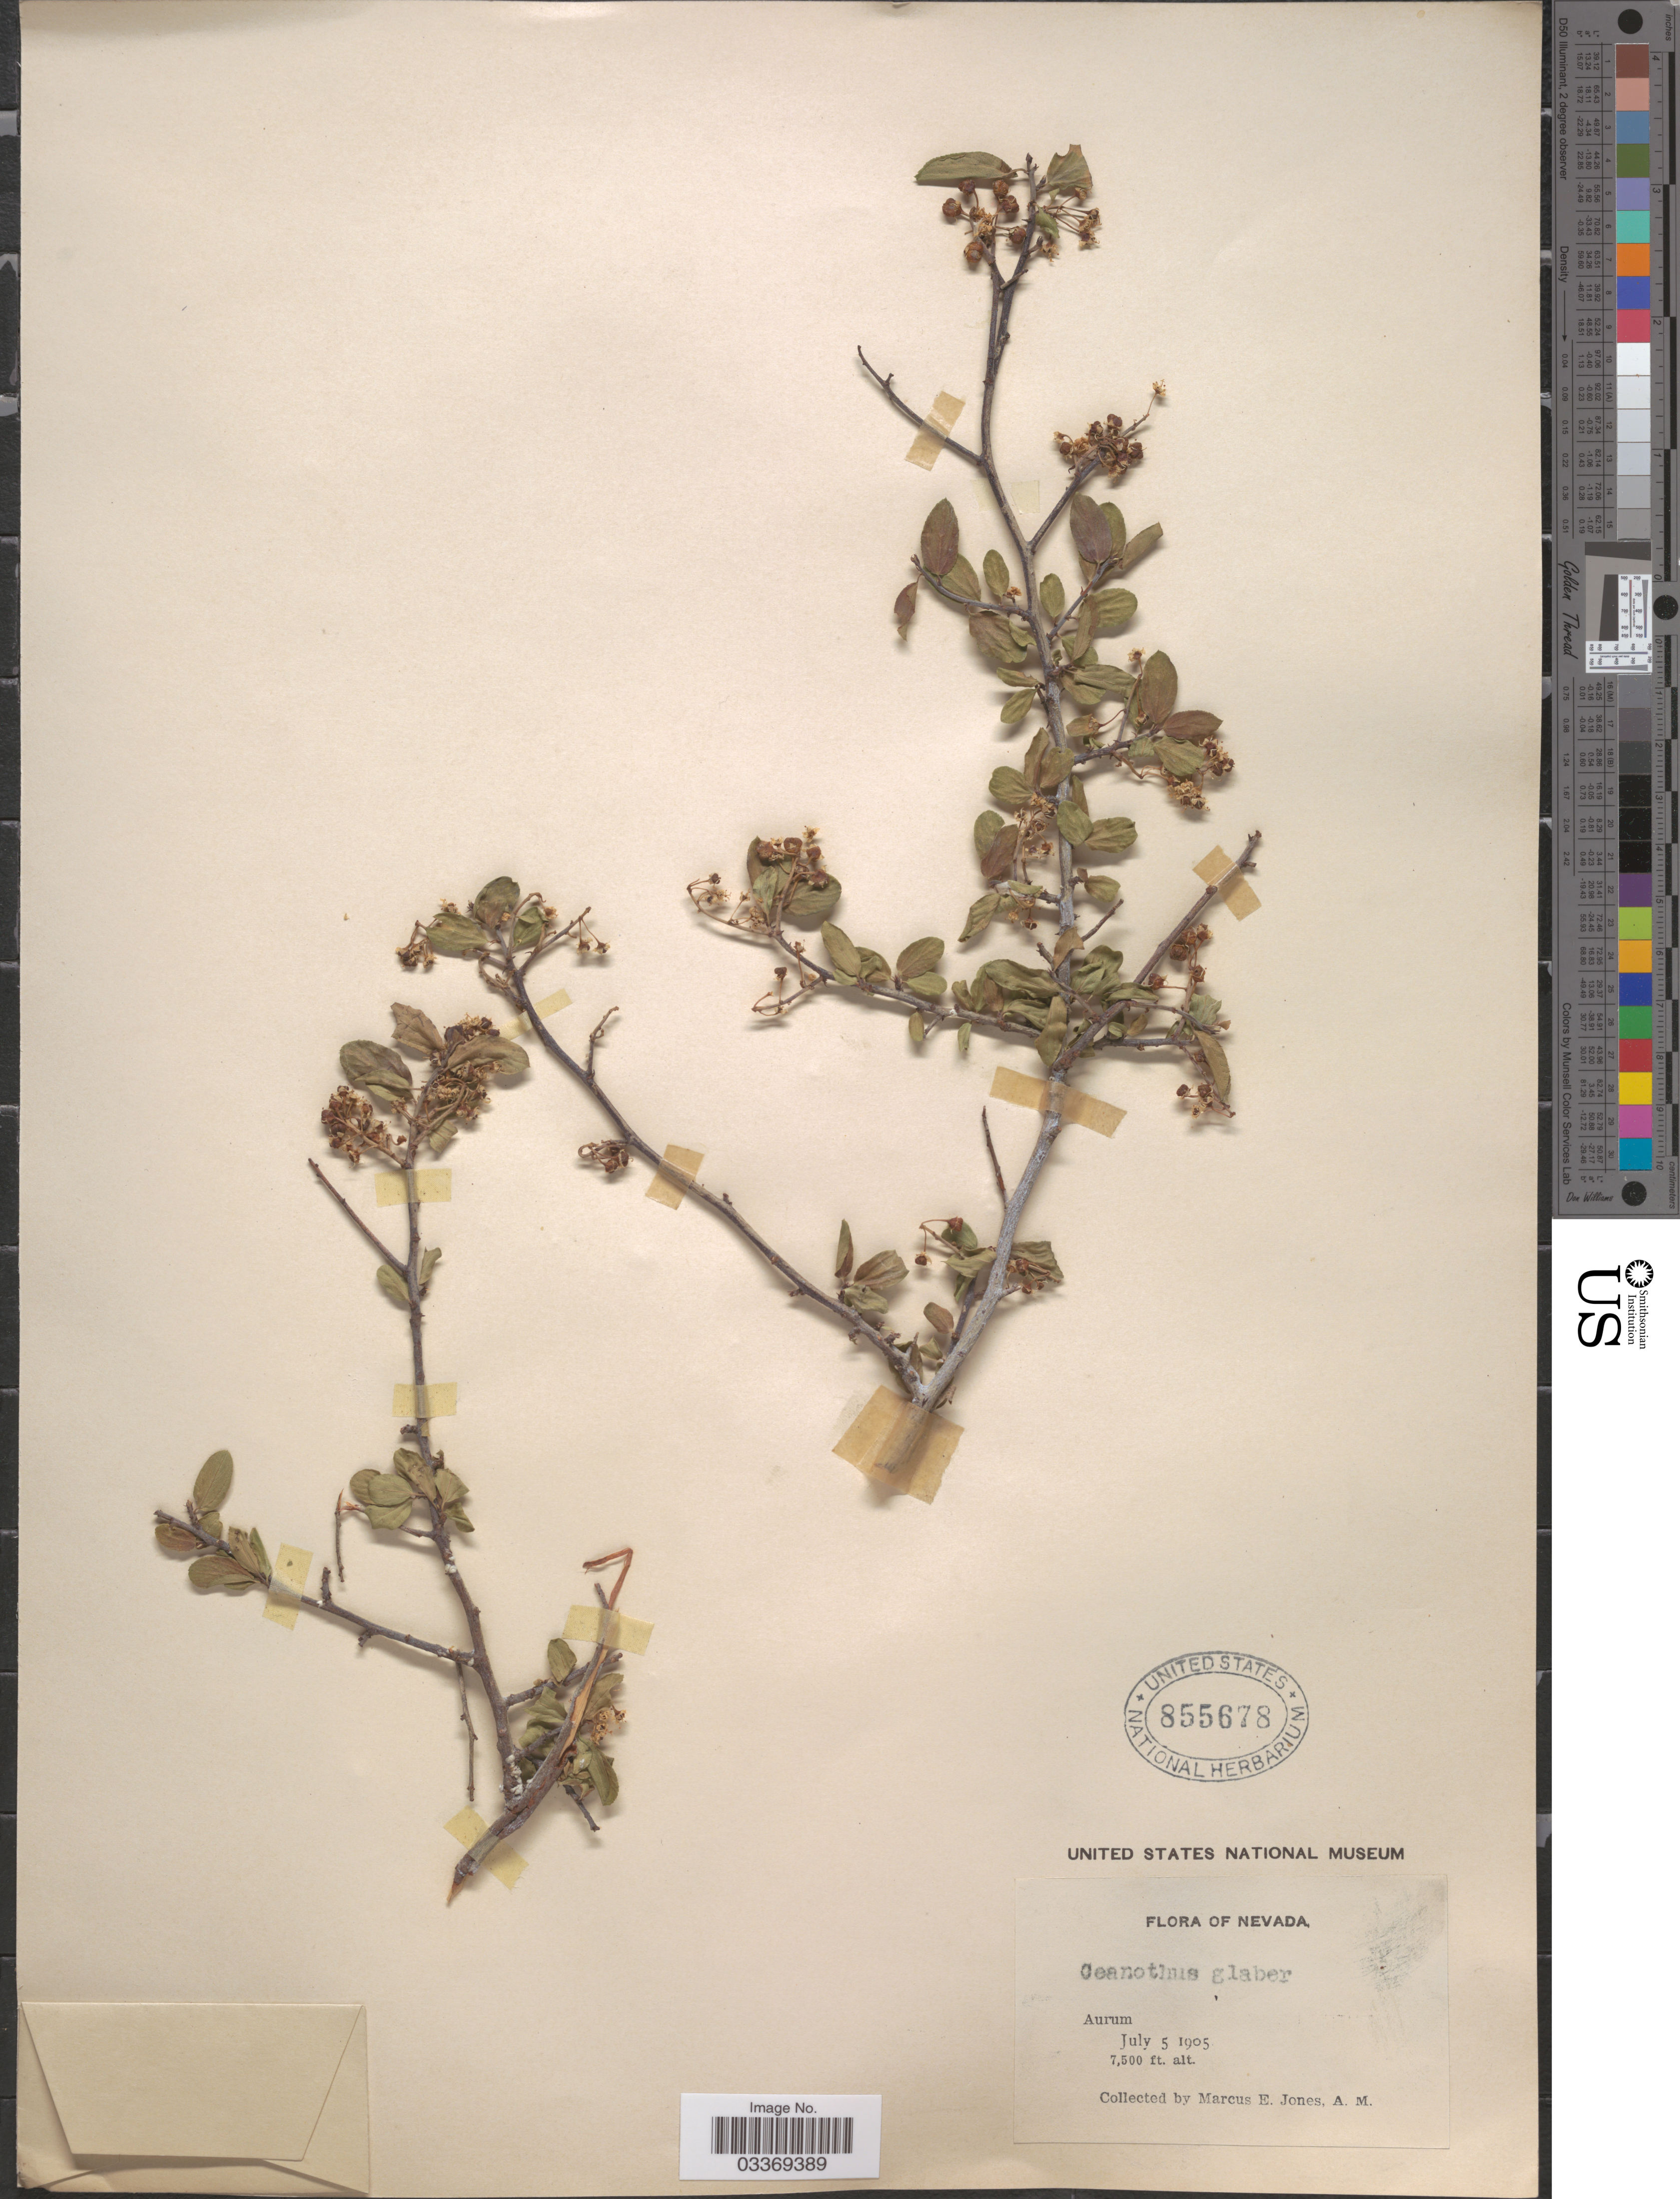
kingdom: Plantae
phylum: Tracheophyta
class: Magnoliopsida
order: Rosales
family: Rhamnaceae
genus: Ceanothus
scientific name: Ceanothus glaber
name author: (Michx.) Dum. Cours.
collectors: M. E. Jones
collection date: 1905-07-05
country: United States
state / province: Nevada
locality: Aurum.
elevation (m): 2286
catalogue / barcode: US 855678